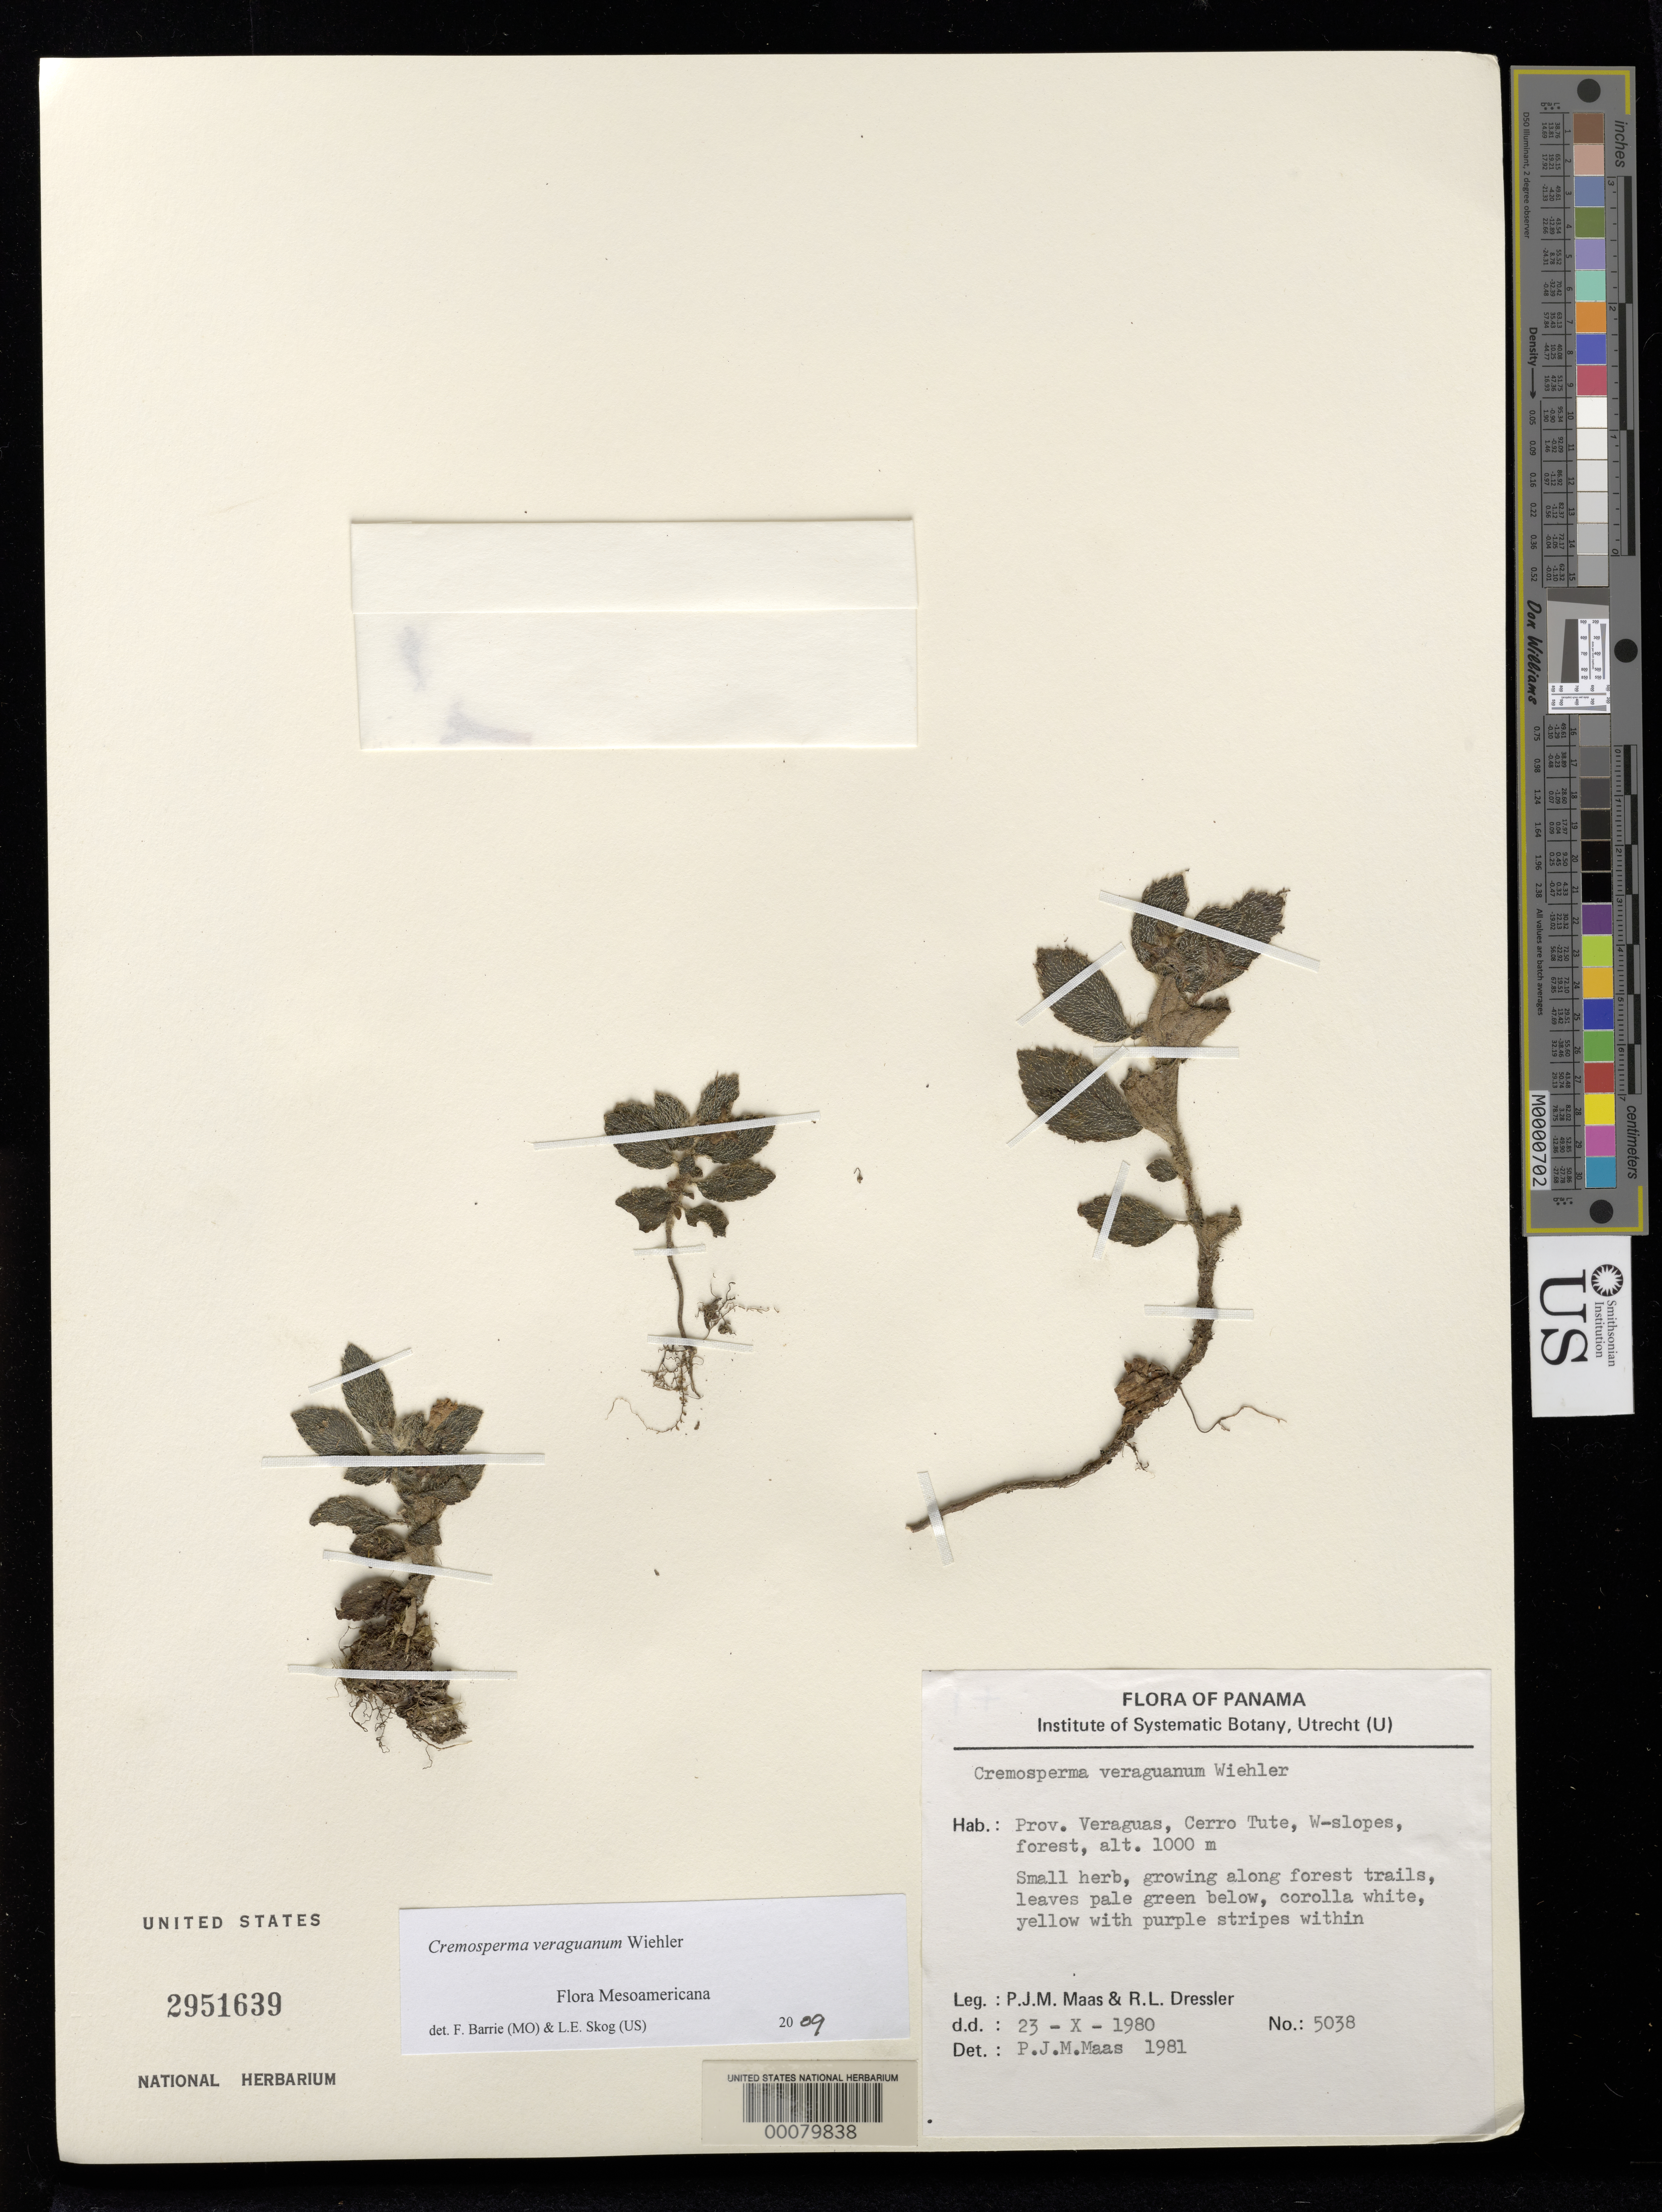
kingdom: Plantae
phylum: Tracheophyta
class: Magnoliopsida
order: Lamiales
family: Gesneriaceae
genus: Cremosperma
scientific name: Cremosperma veraguanum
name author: Wiehler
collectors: P. Maas & R. Dressler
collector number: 5038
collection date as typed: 23 Oct 1980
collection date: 1980-10-23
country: Panama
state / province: Veraguas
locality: Cerro Tute, W-slopes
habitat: Forest; growing along forest trails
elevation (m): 1000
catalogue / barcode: US 2951639